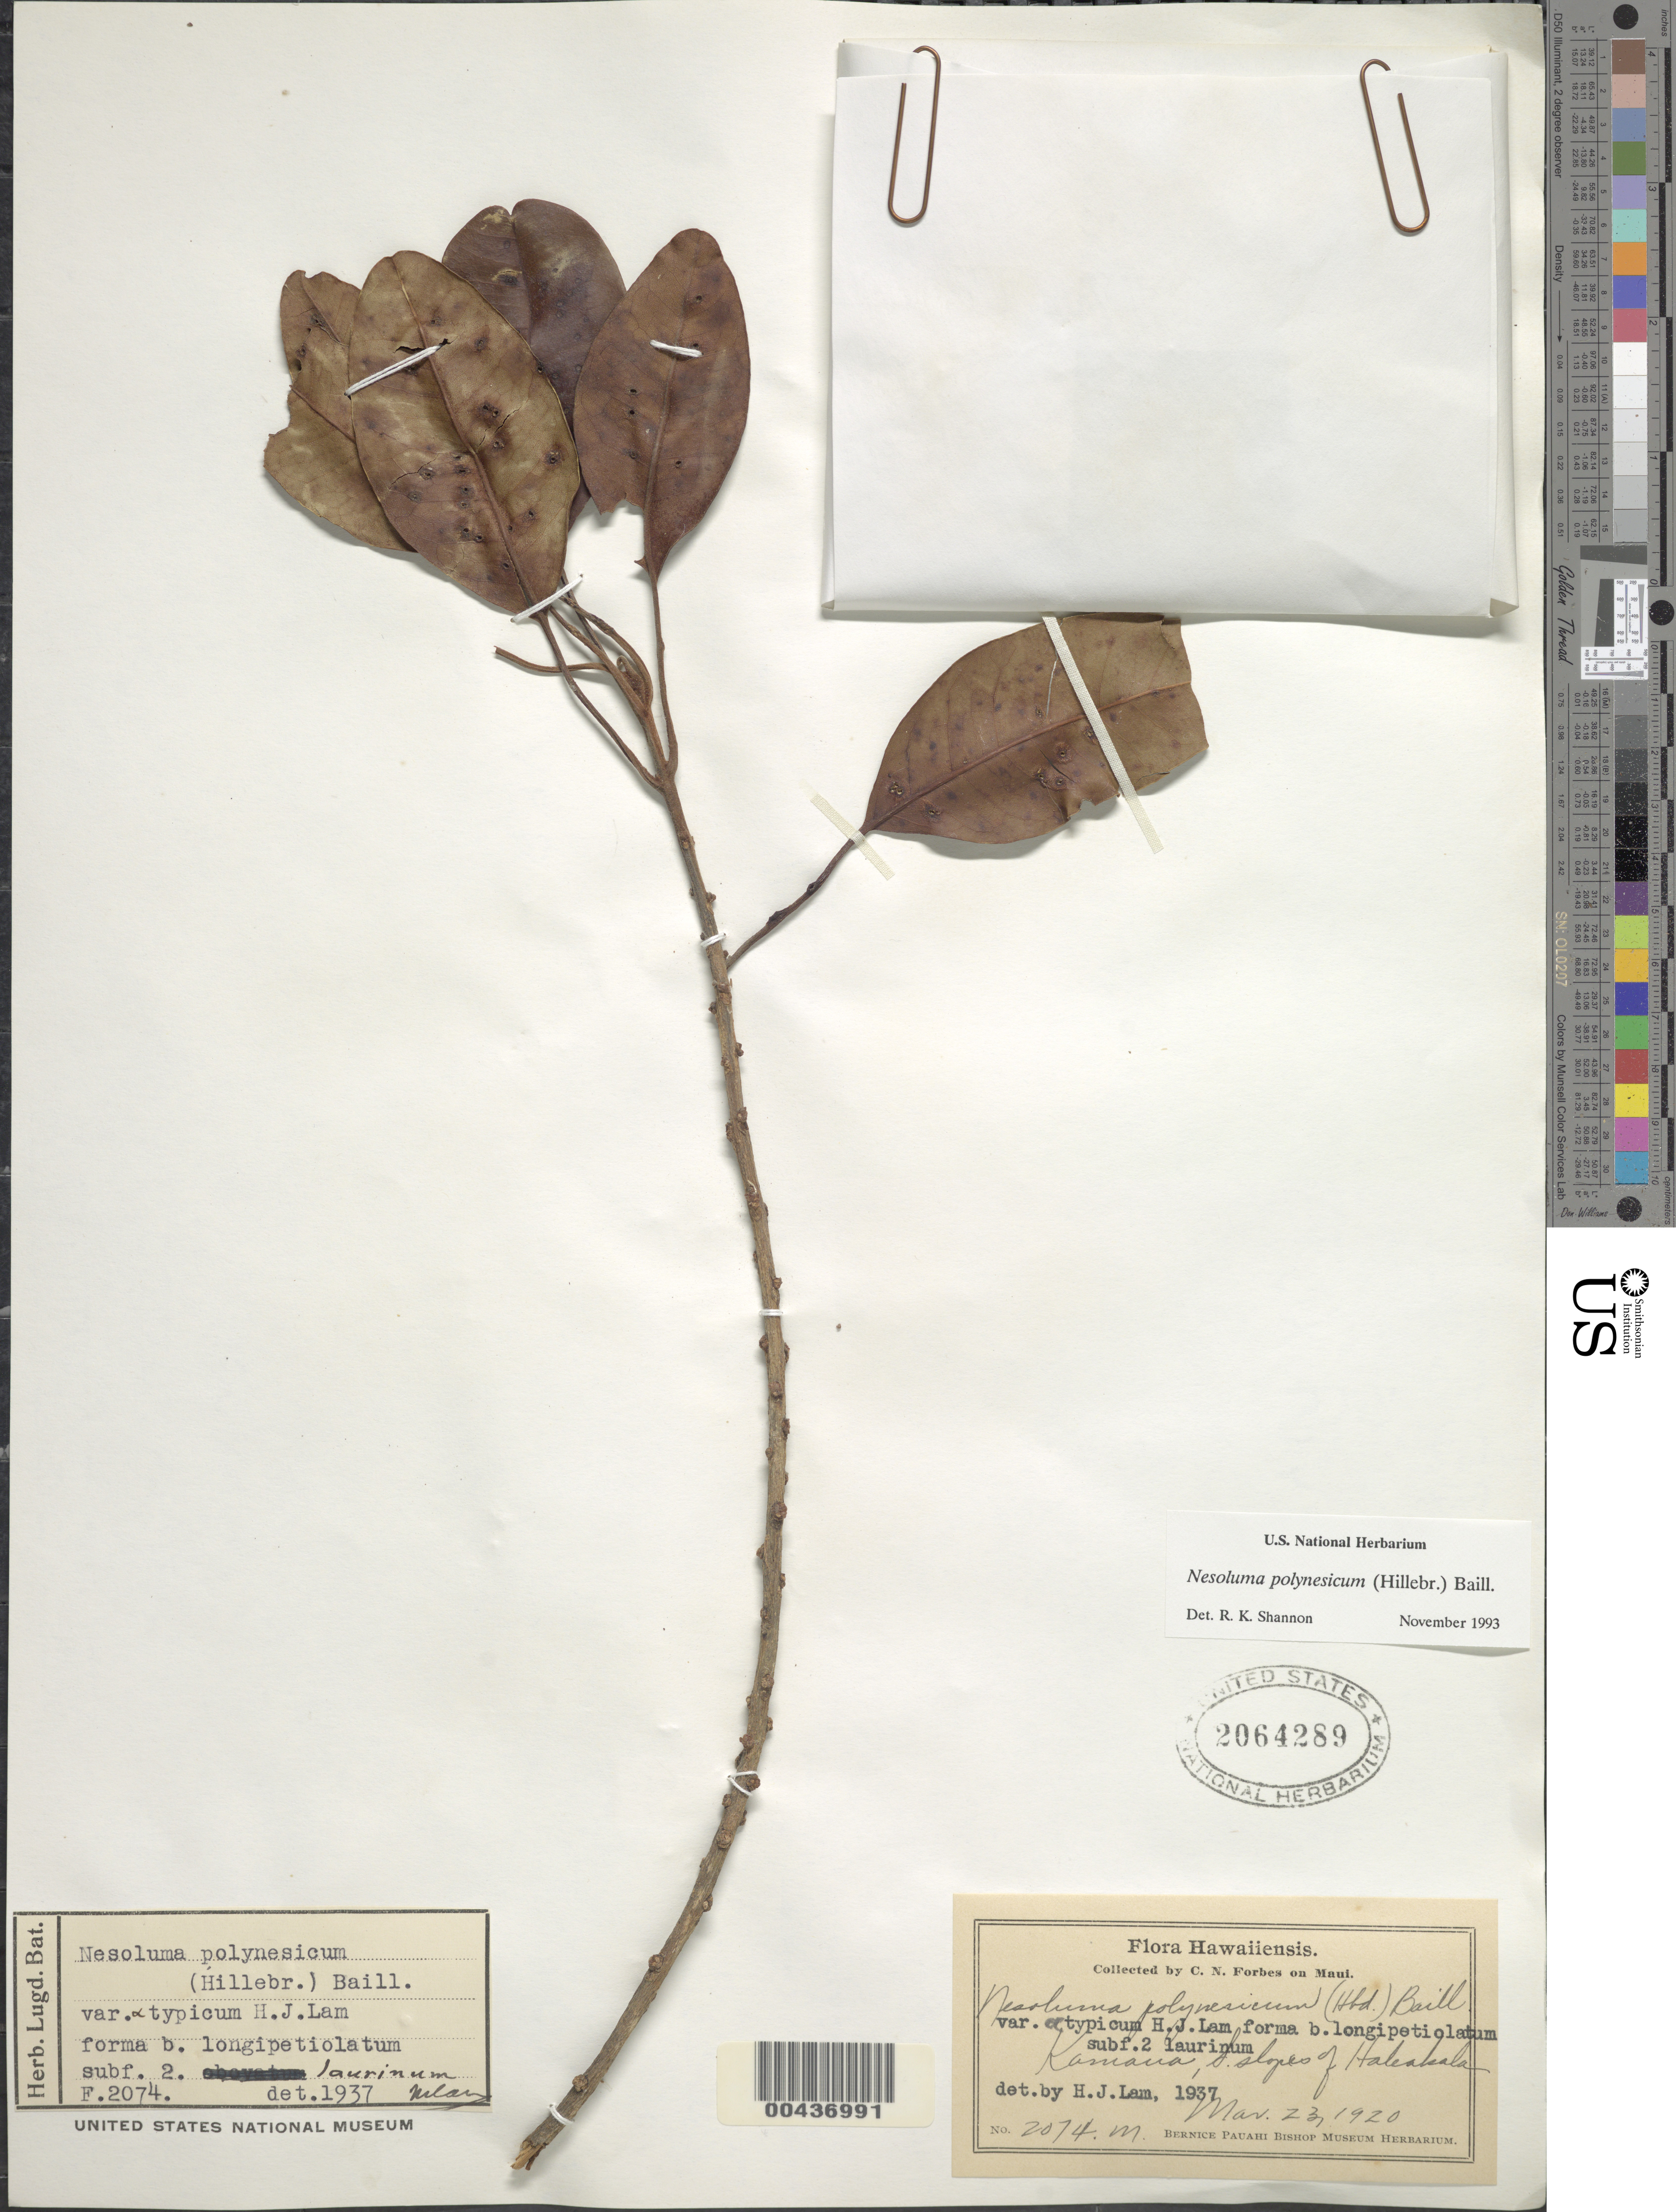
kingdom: Plantae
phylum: Tracheophyta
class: Magnoliopsida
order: Ericales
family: Sapotaceae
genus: Sideroxylon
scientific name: Sideroxylon polynesicum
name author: (Hillebr.) Smedmark & Anderb.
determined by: Wagner, W. L., (BOT), Smithsonian Institution - National Museum of Natural History (UNITED STATES)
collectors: C. N. Forbes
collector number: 2074.M.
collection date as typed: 23 Mar 1920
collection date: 1920-03-23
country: United States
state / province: Hawaii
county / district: Maui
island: Maui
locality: Kamaua, south slope of Haleakala, Maui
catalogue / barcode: US 2064289